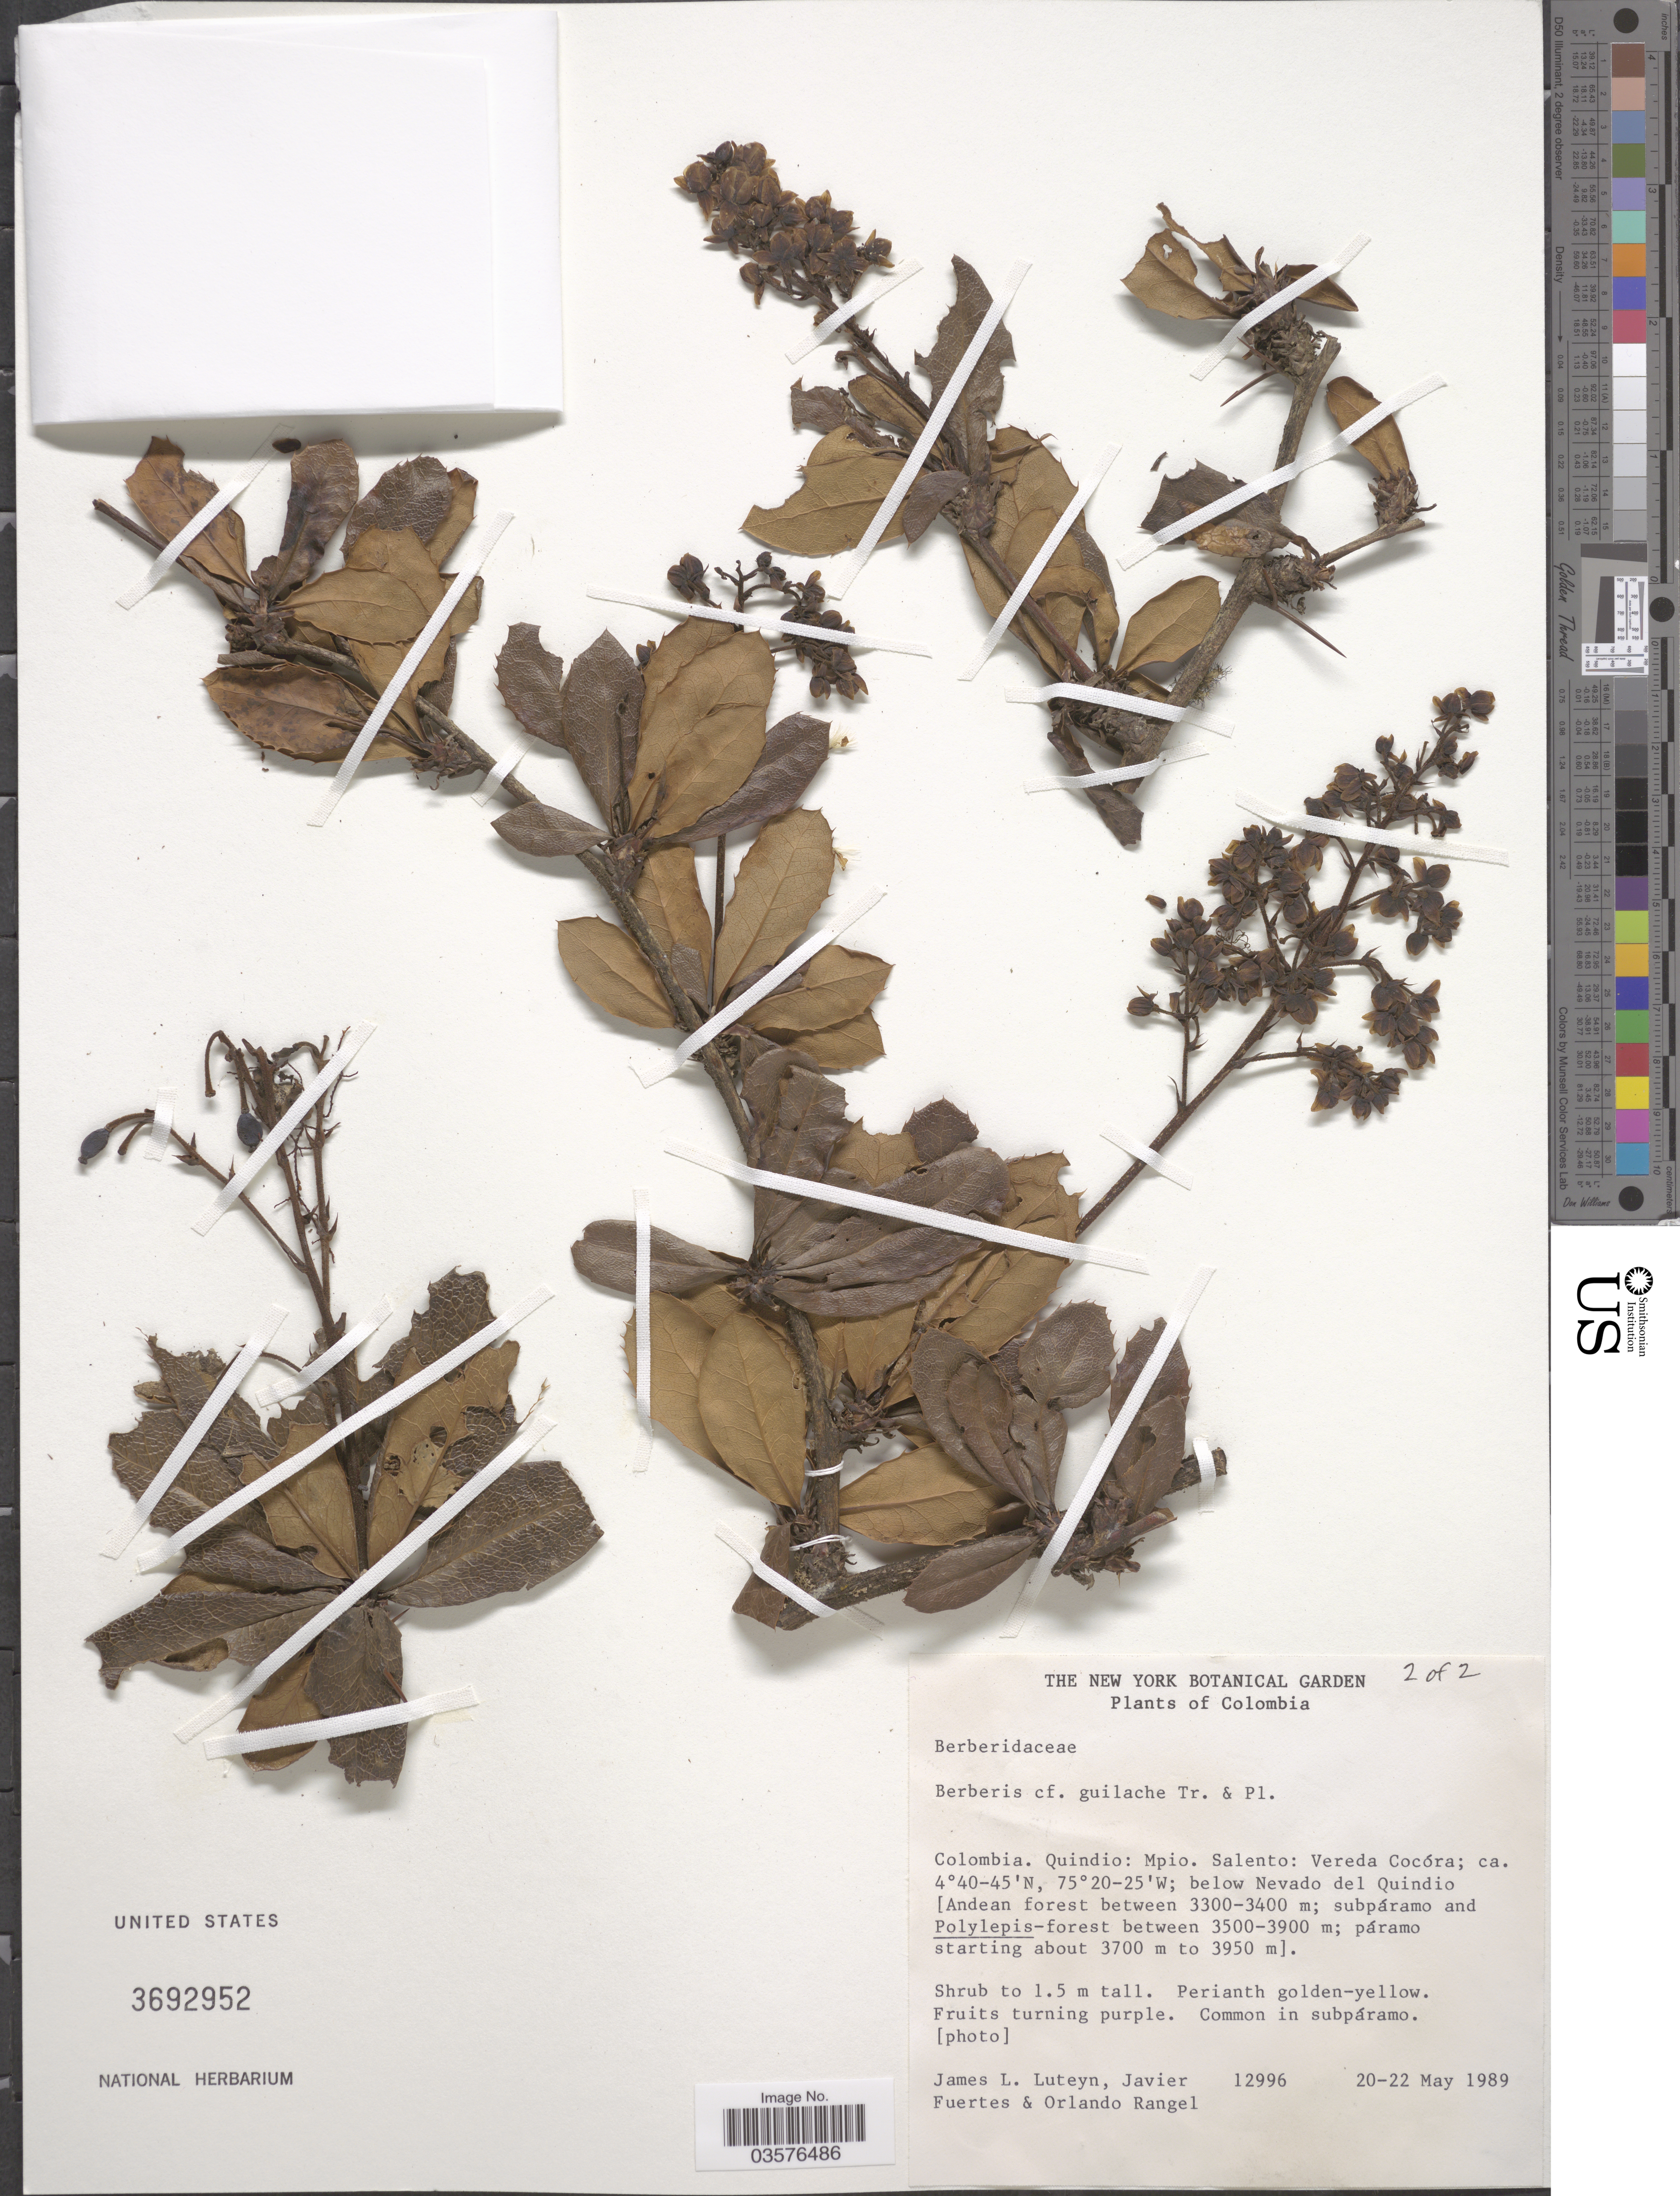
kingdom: Plantae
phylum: Tracheophyta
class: Magnoliopsida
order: Ranunculales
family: Berberidaceae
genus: Berberis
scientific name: Berberis guilache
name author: Triana & Planch.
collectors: J. L. Luteyn, J. Fuertes & O. Rangel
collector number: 12996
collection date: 1989-05-20/1989-05-22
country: Colombia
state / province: Quindío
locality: Mpio. Salento: Vereda Cocóra; below Nevado del Quindio [Andean forest].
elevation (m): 3300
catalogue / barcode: US 3692952